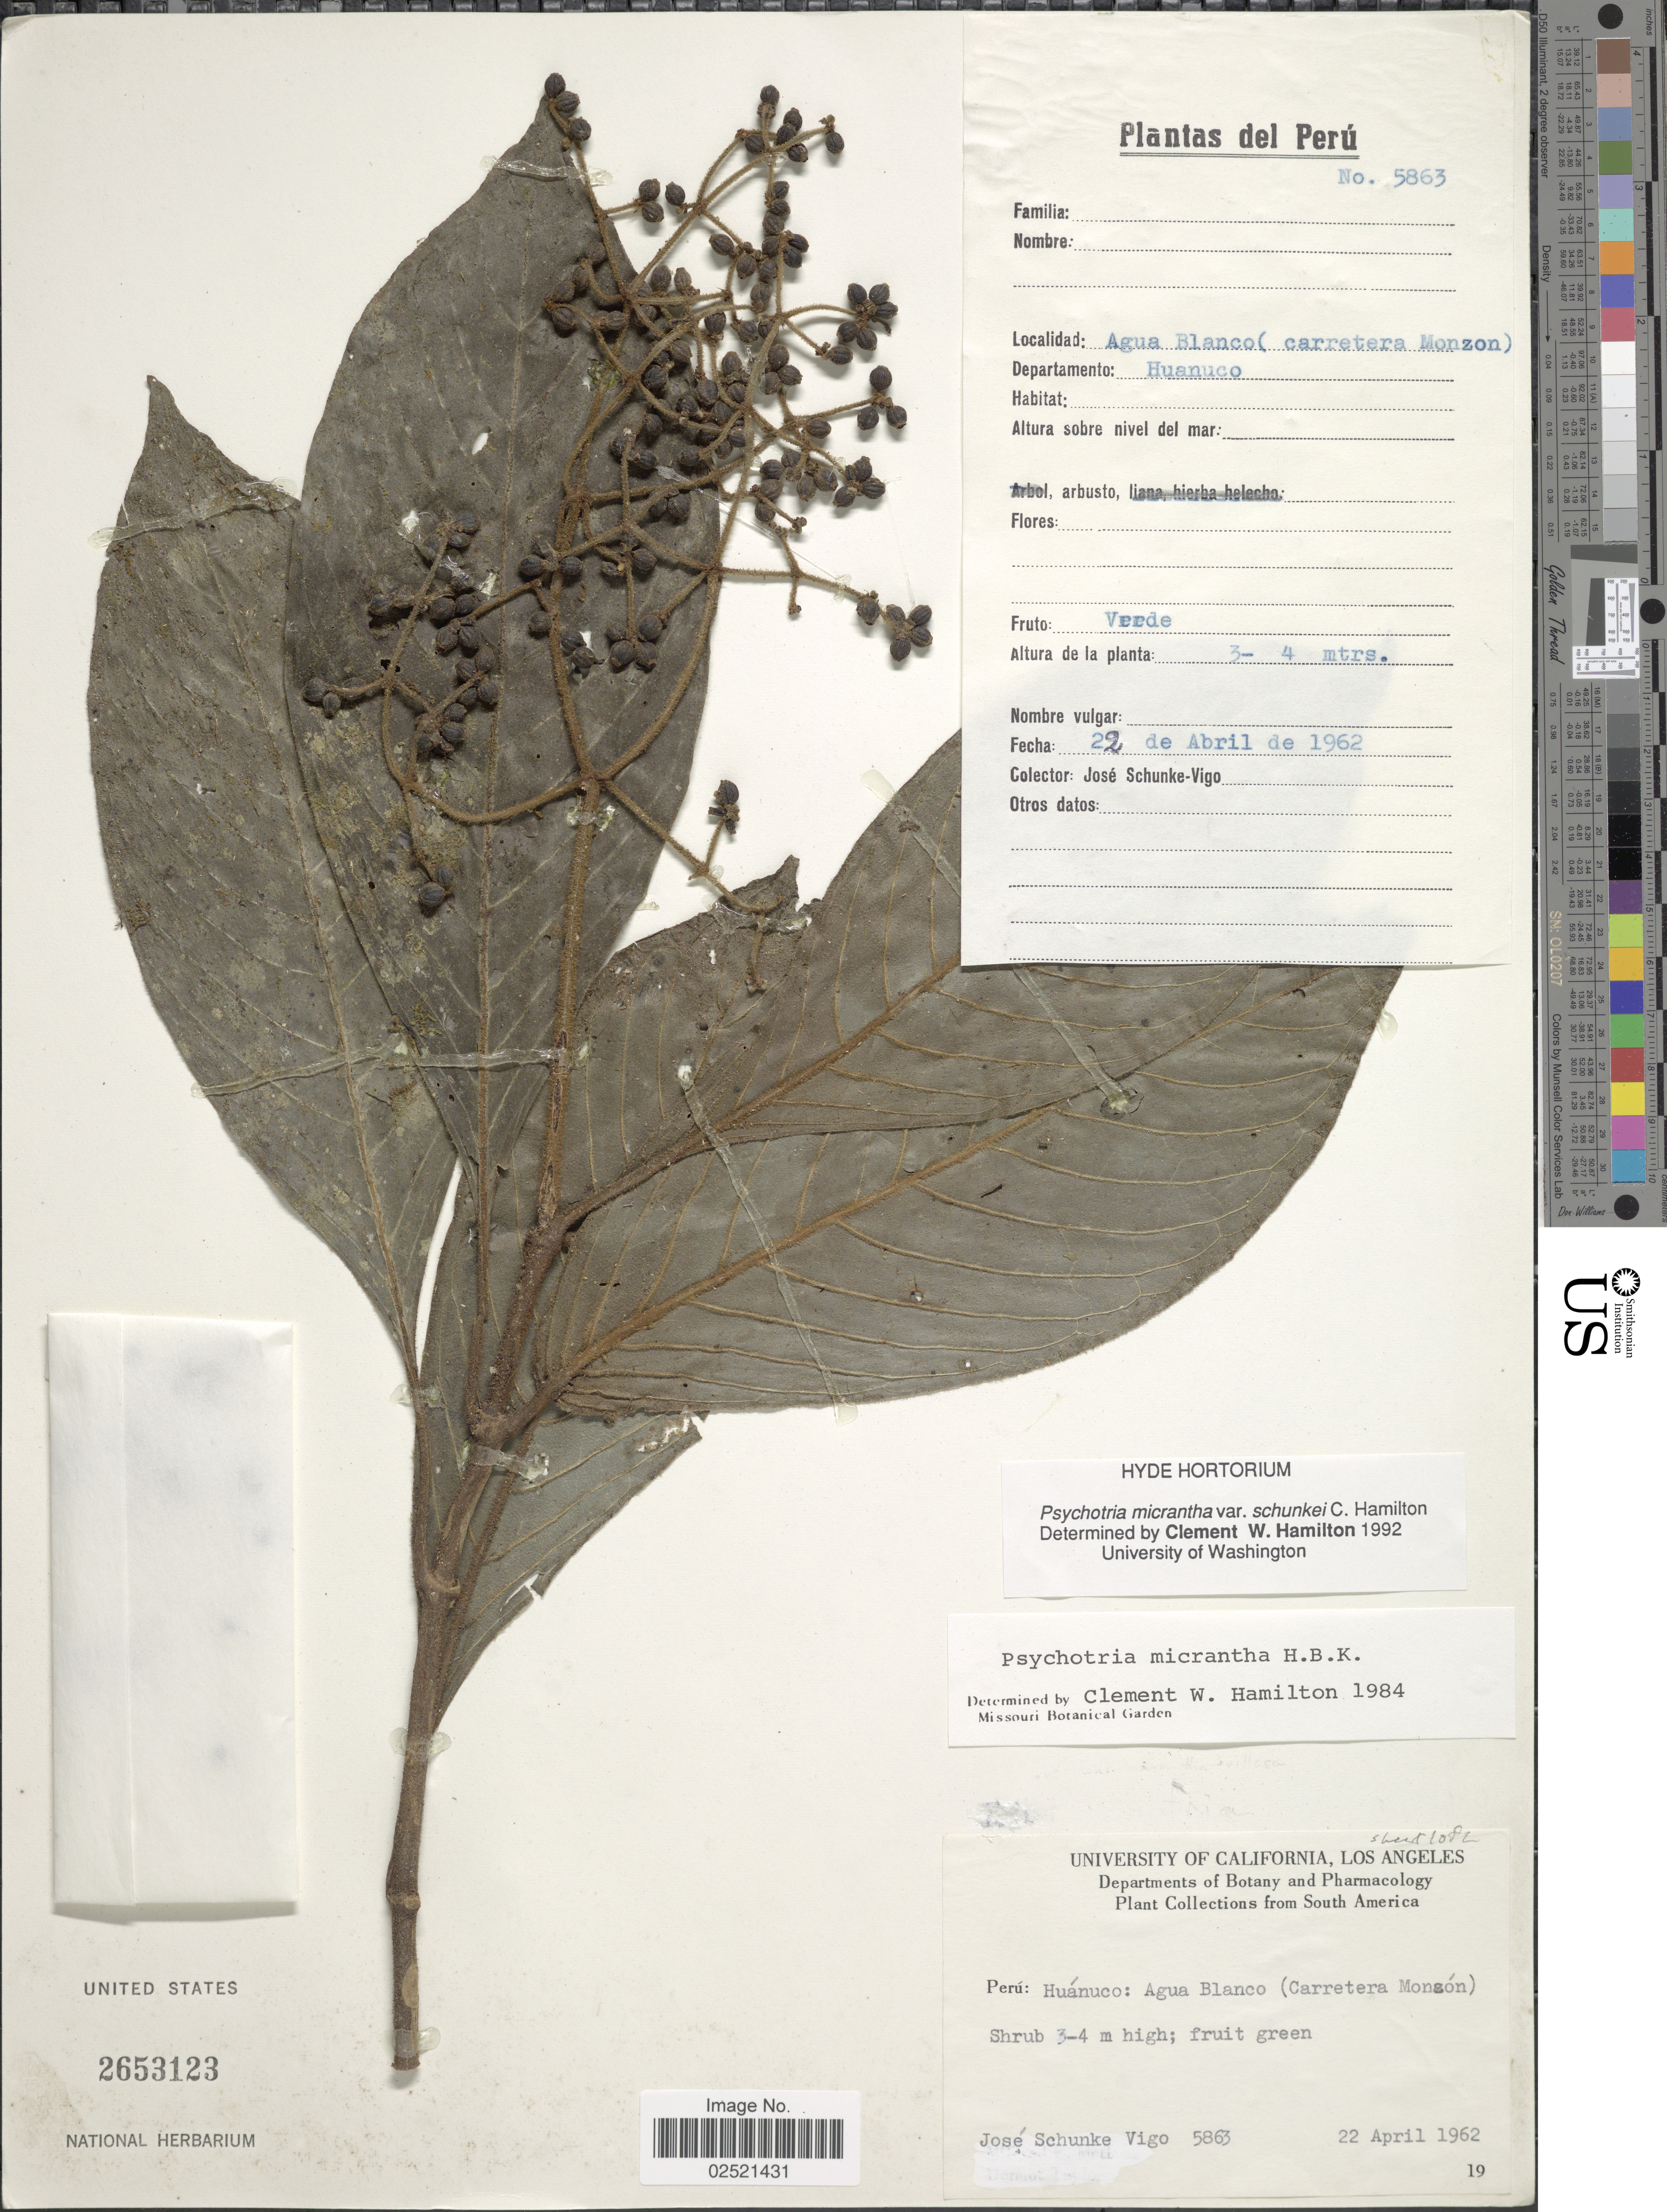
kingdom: Plantae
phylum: Tracheophyta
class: Magnoliopsida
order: Gentianales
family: Rubiaceae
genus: Psychotria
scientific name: Psychotria micrantha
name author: Kunth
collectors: J. Schunke Vigo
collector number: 5863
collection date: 1962-04-22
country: Peru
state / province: Huánuco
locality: Agua Blanco (Carretera Monzon)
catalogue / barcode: US 2653123